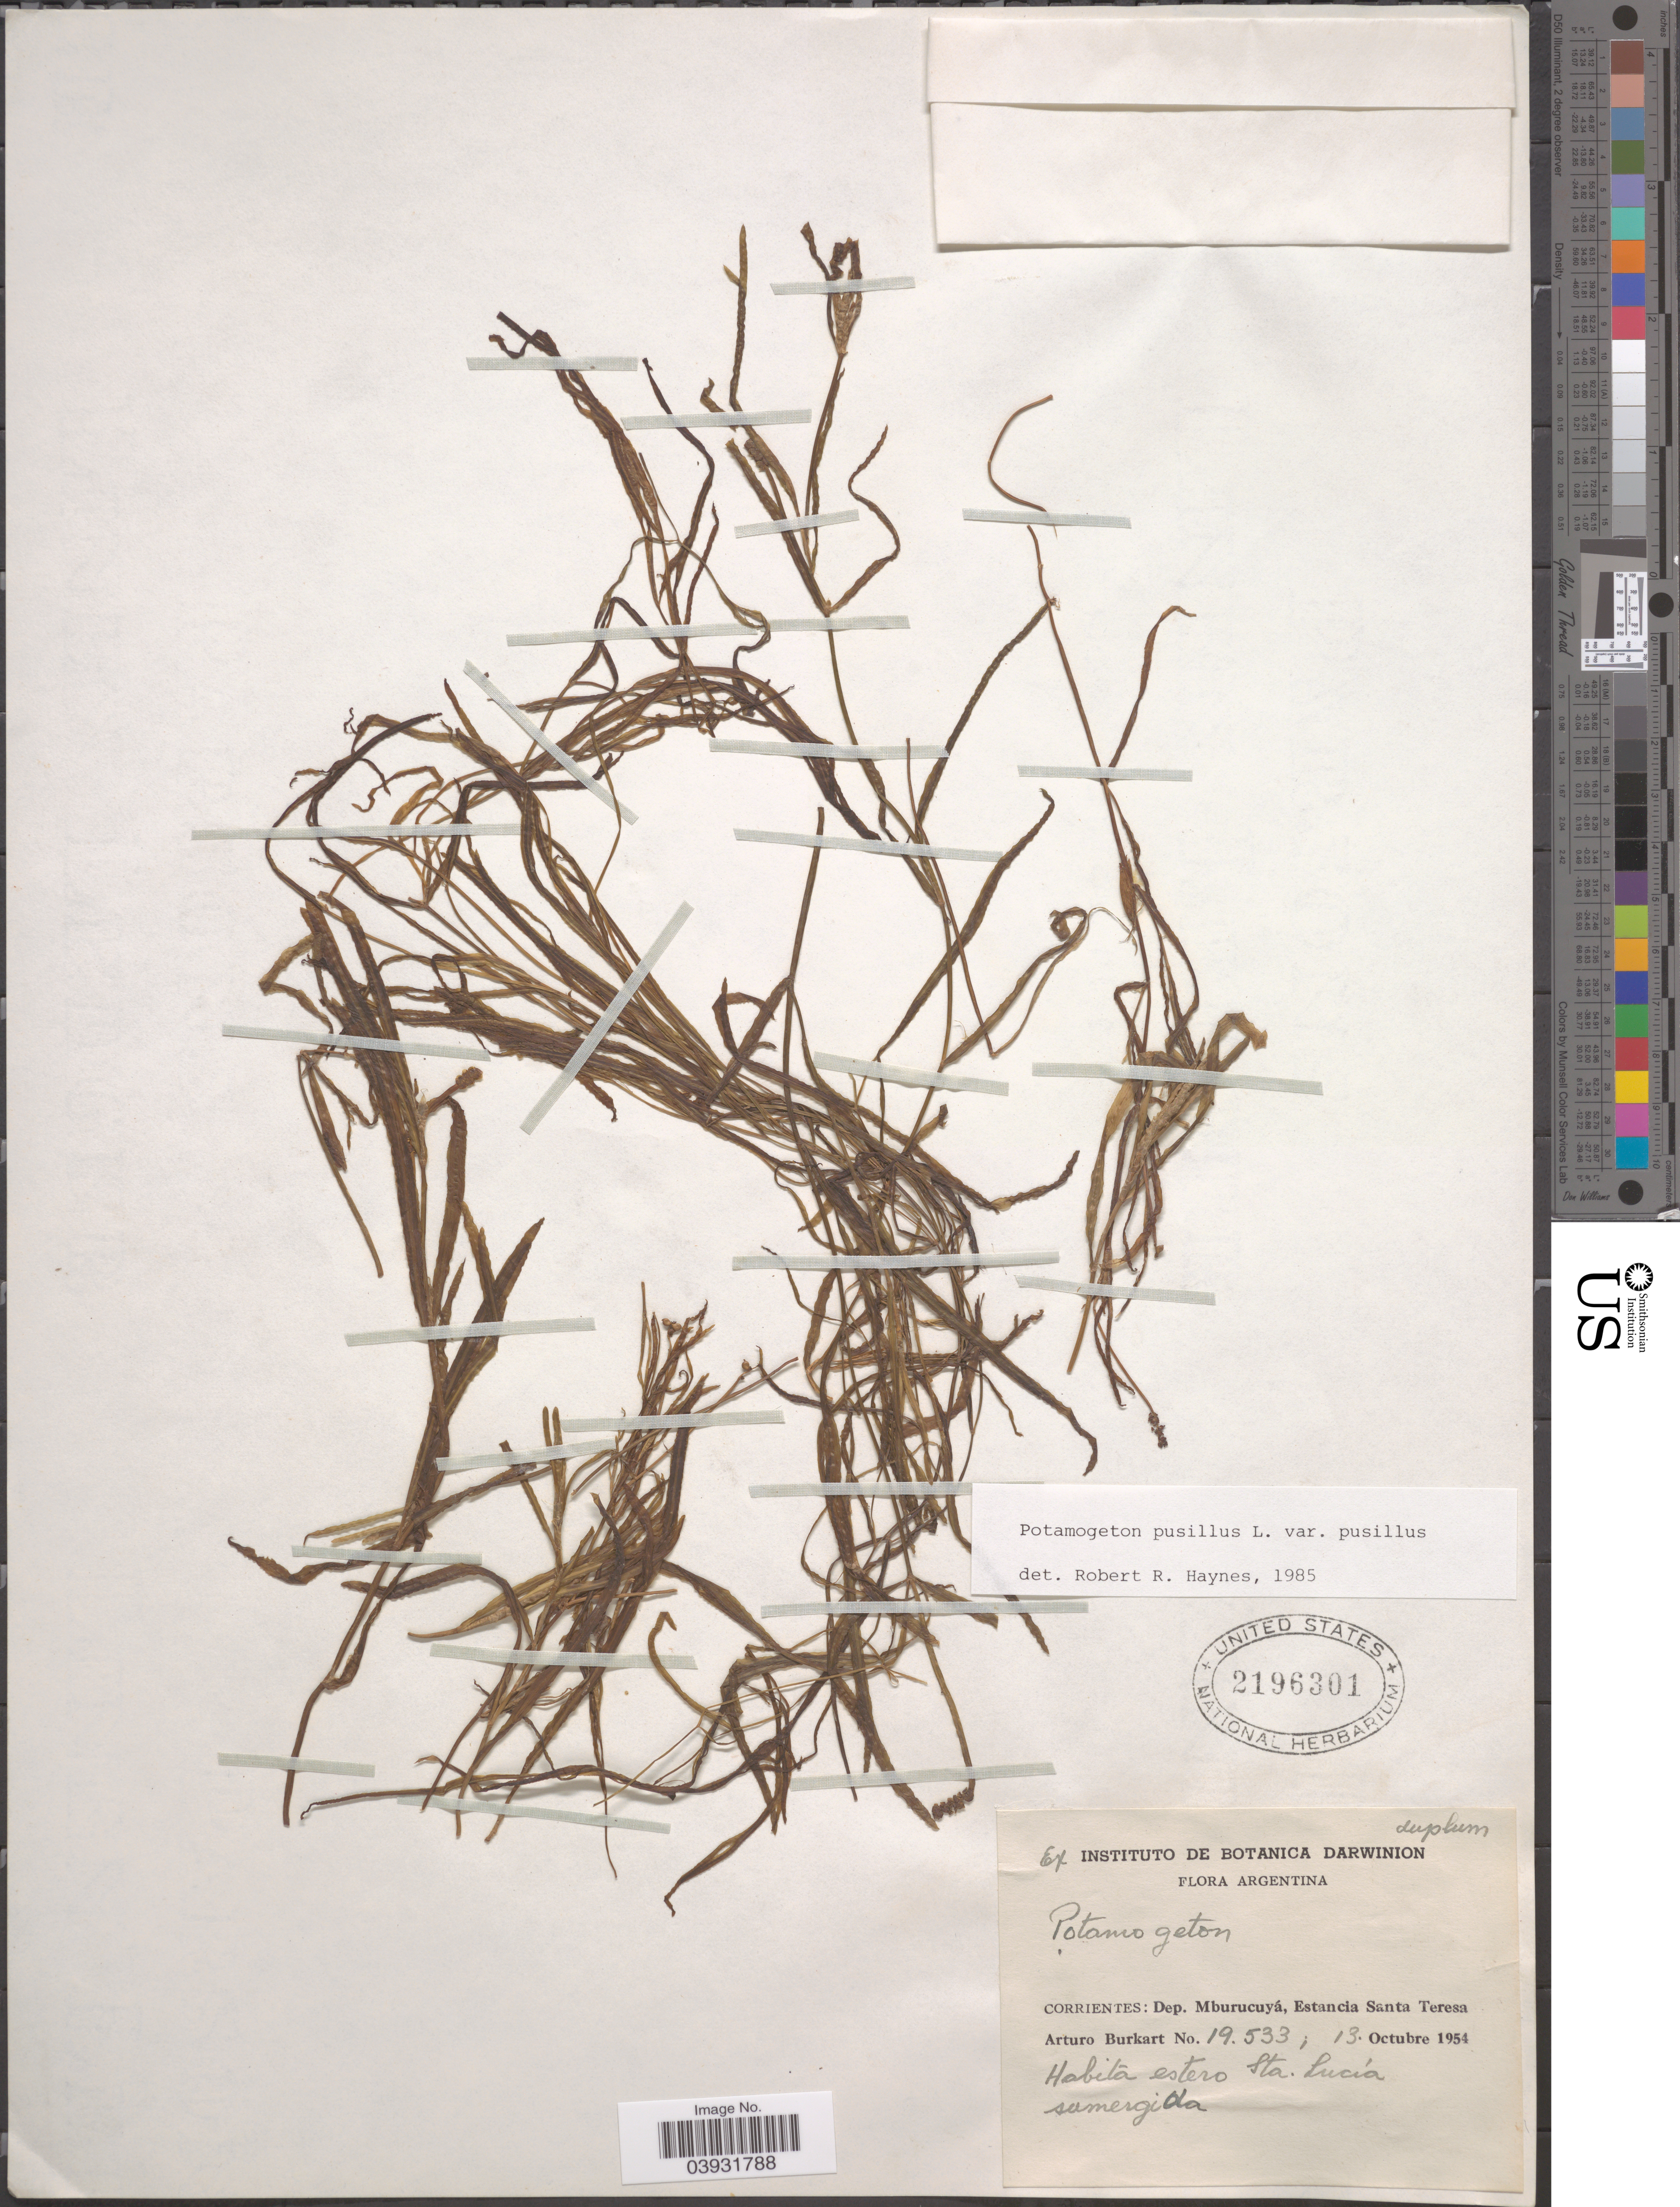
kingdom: Plantae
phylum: Tracheophyta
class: Liliopsida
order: Alismatales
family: Potamogetonaceae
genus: Potamogeton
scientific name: Potamogeton pusillus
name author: L.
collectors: A. E. Burkart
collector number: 19533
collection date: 1954-10-13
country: Argentina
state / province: Corrientes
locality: Dep. Mburucuyá, Estancia Santa Teresa. Sta. Lucia.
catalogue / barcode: US 2196301